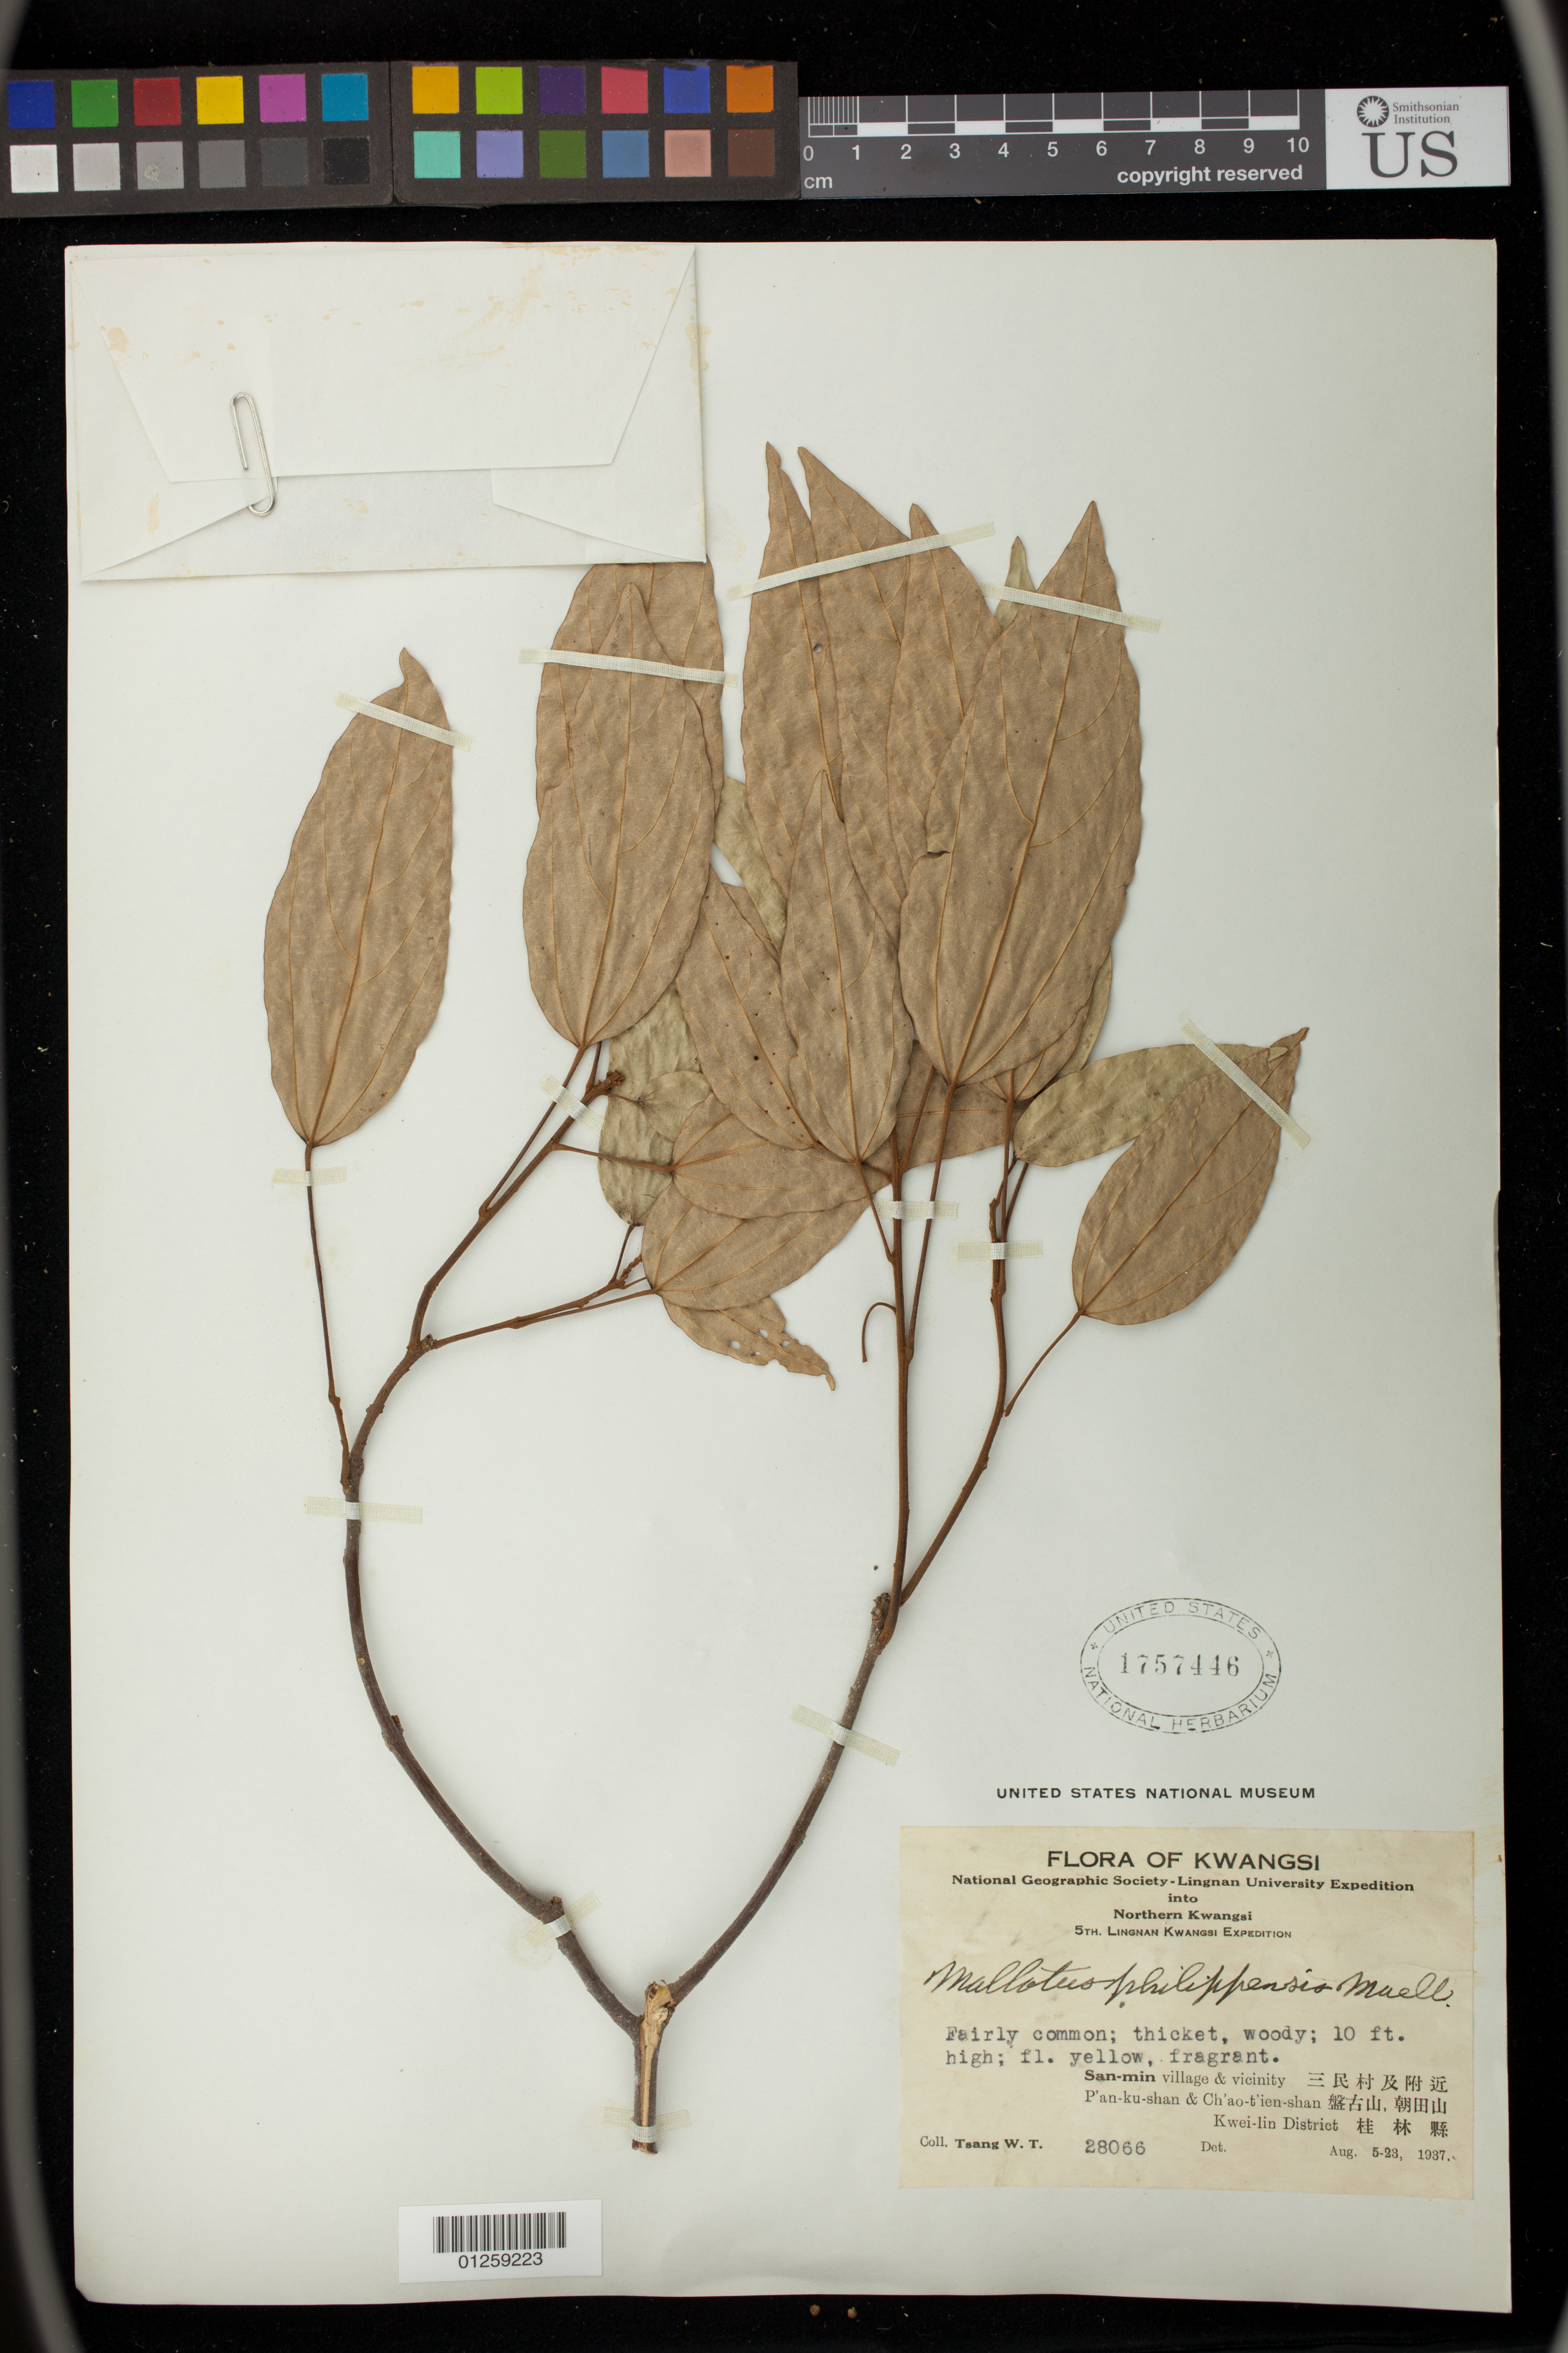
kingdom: Plantae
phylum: Tracheophyta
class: Magnoliopsida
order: Malpighiales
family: Euphorbiaceae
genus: Mallotus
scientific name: Mallotus philippensis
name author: (Lam.) Müll. Arg.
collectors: W. T. Tsang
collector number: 28066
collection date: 1937-08-05/1937-08-23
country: China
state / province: Guangxi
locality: Northern Kwangsi. San-min village & vicinity. P'an-ku-shan & Ch'ao-t'ien-shan,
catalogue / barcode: US 1757446